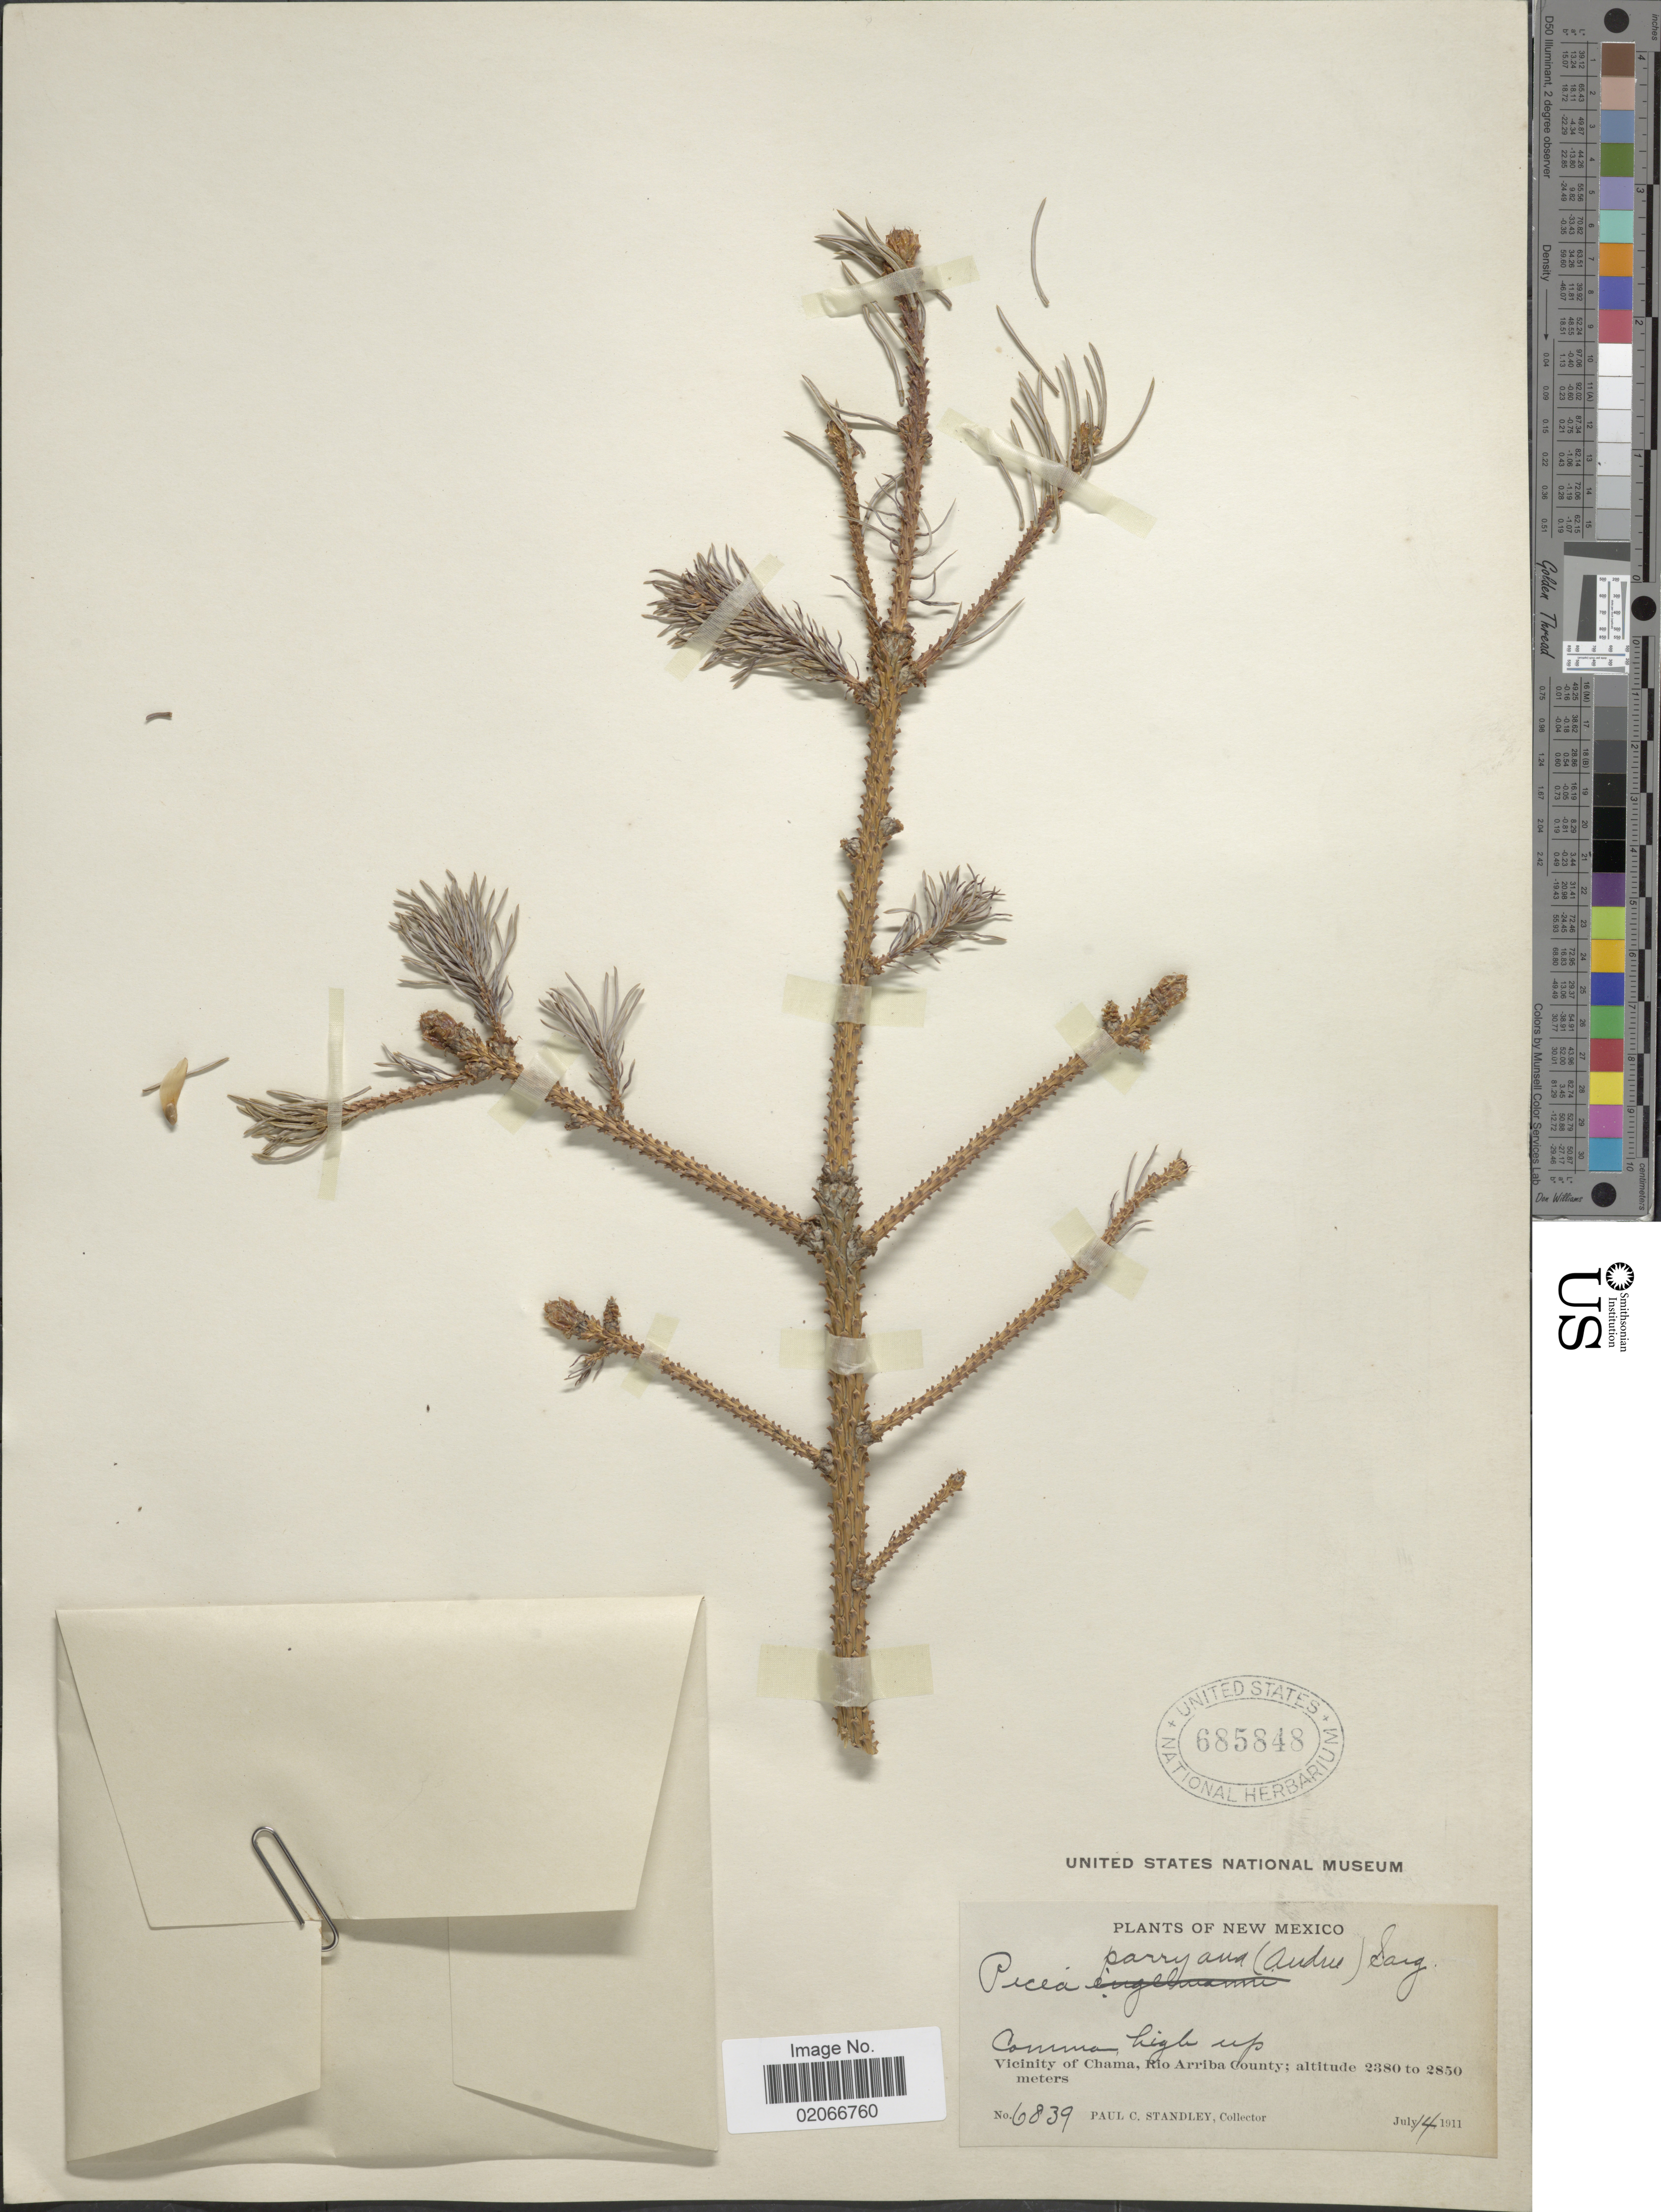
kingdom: Plantae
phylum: Tracheophyta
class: Pinopsida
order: Pinales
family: Pinaceae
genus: Picea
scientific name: Picea pungens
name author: Engelm.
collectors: P. C. Standley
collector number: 6839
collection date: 1911-07-14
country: United States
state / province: New Mexico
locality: Vicinity of Chama, Rio Arriba County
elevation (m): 2380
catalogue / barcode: US 685848